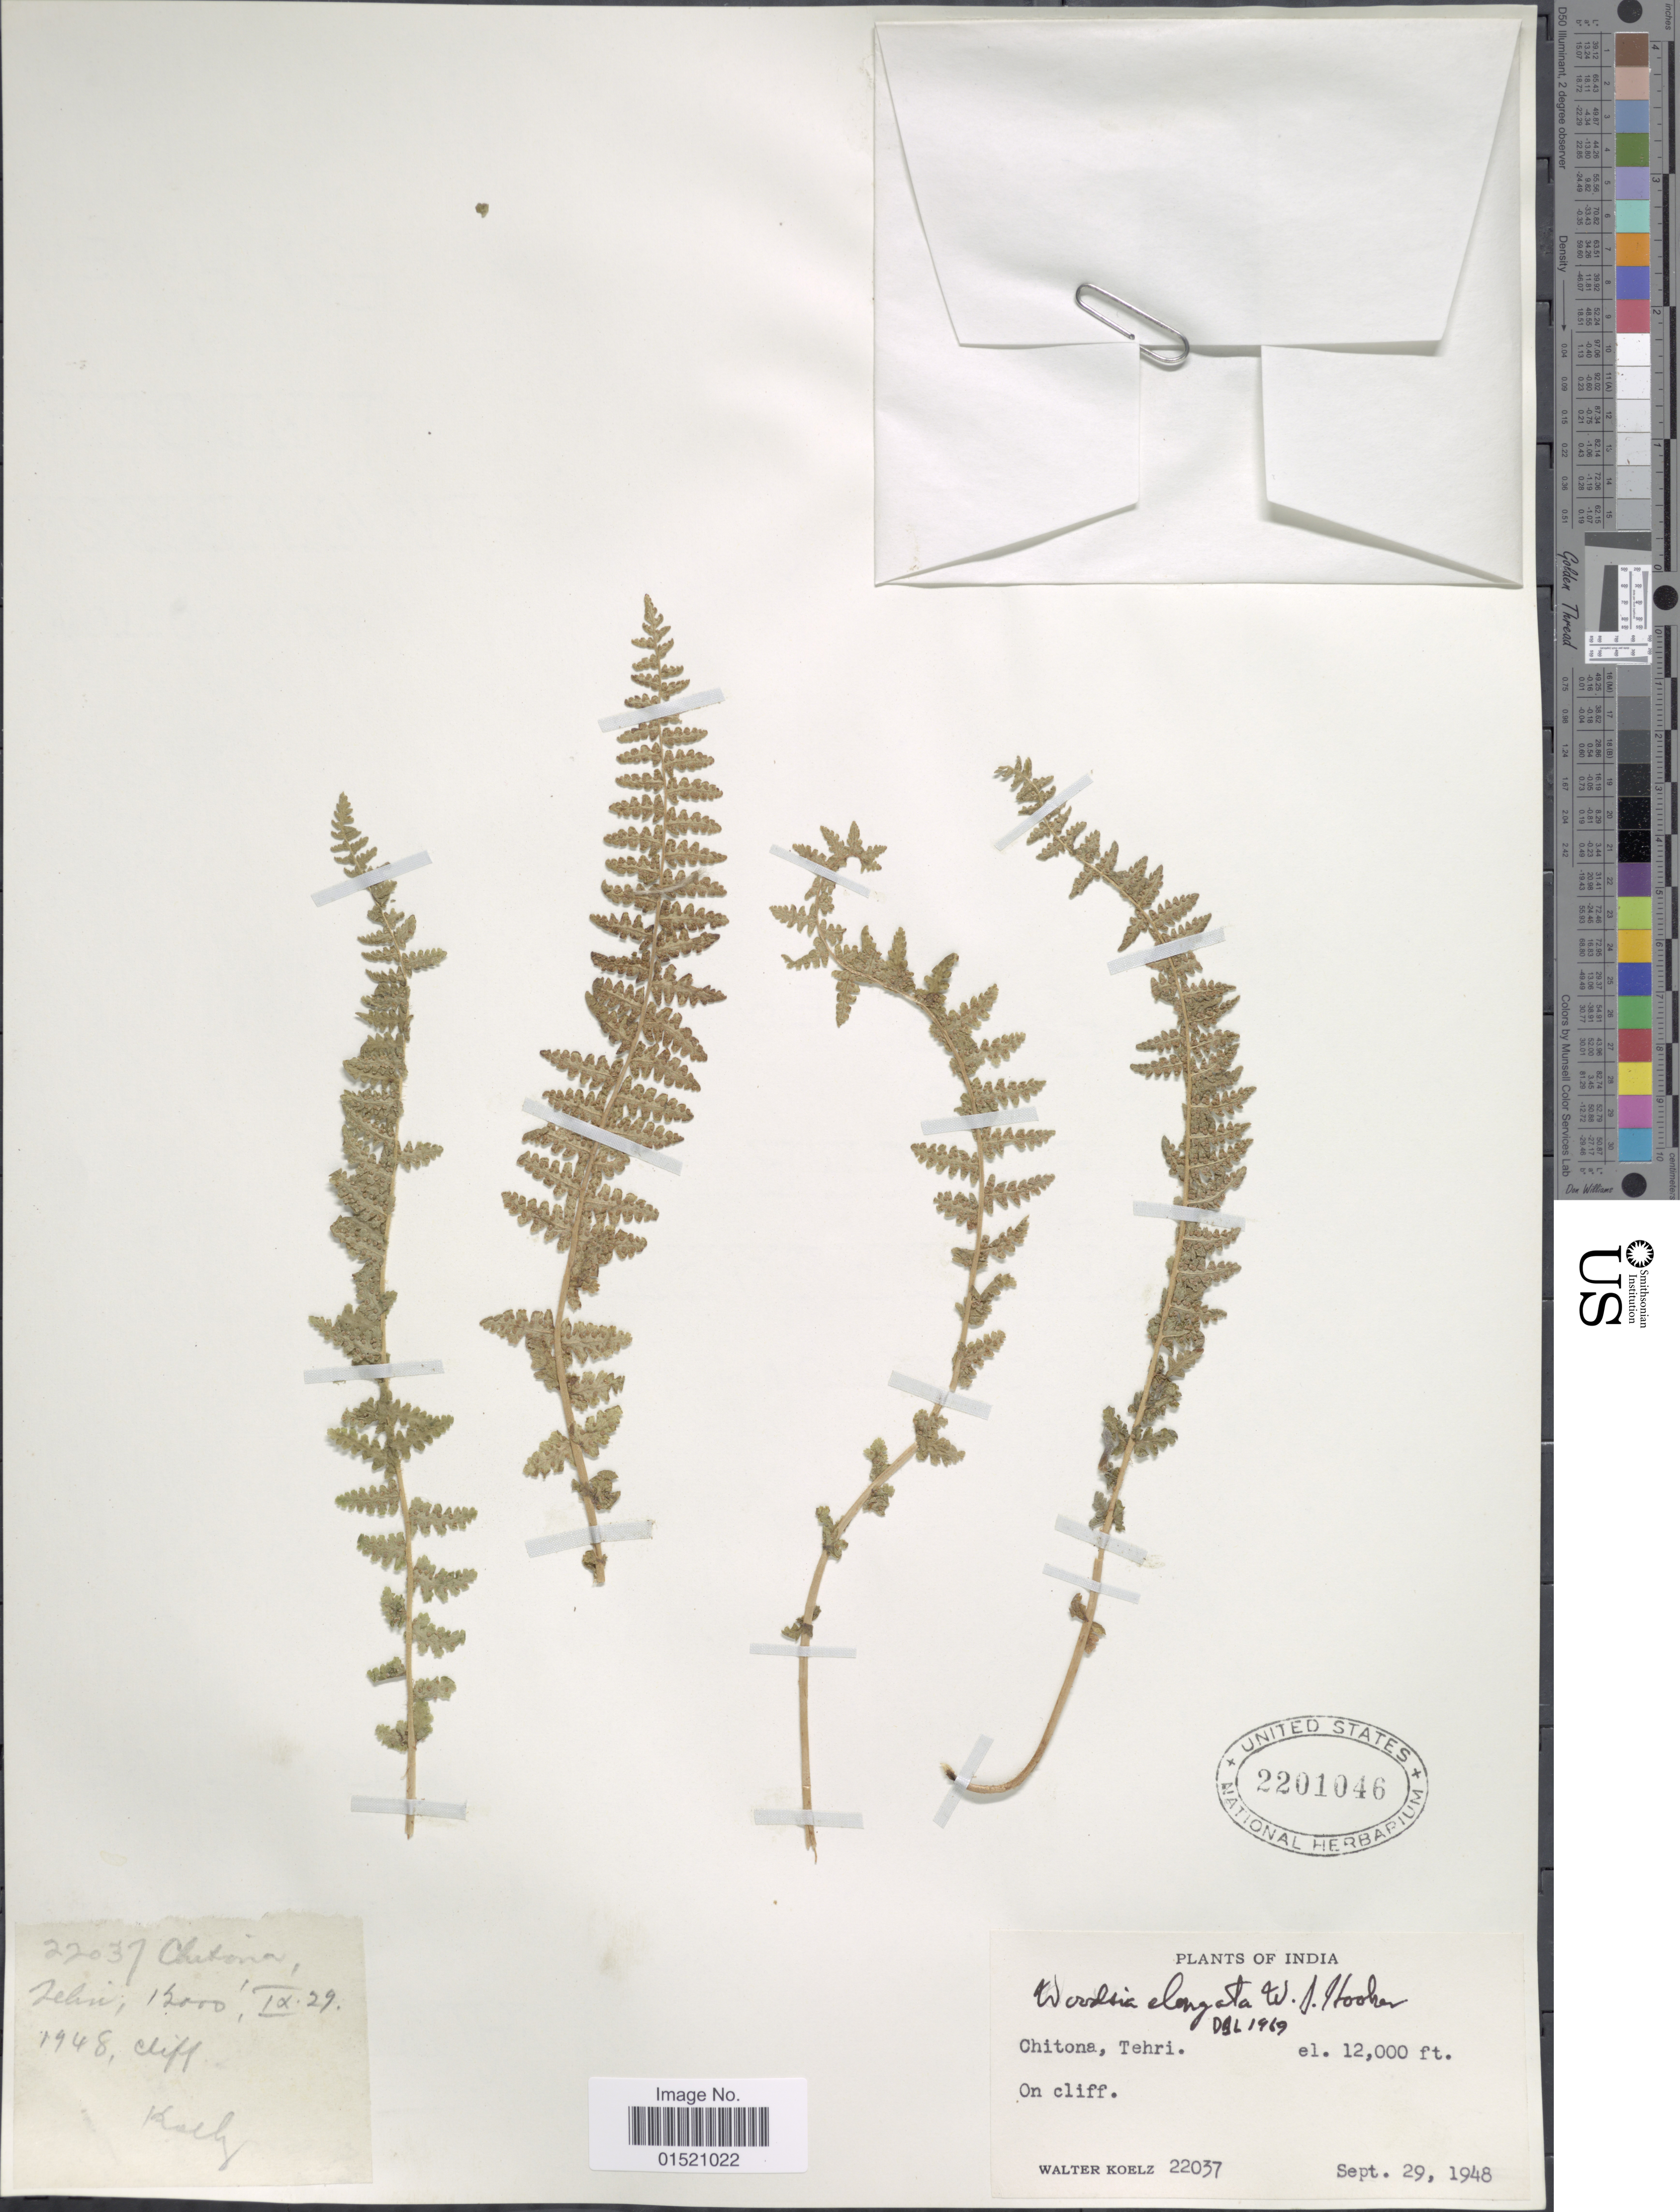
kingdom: Plantae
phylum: Tracheophyta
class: Polypodiopsida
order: Polypodiales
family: Woodsiaceae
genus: Woodsia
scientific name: Woodsia elongata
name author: Hook.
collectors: W. N. Koelz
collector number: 22037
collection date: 1948-09-29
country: India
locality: Chitona, Tehri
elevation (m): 3658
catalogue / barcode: US 2201046